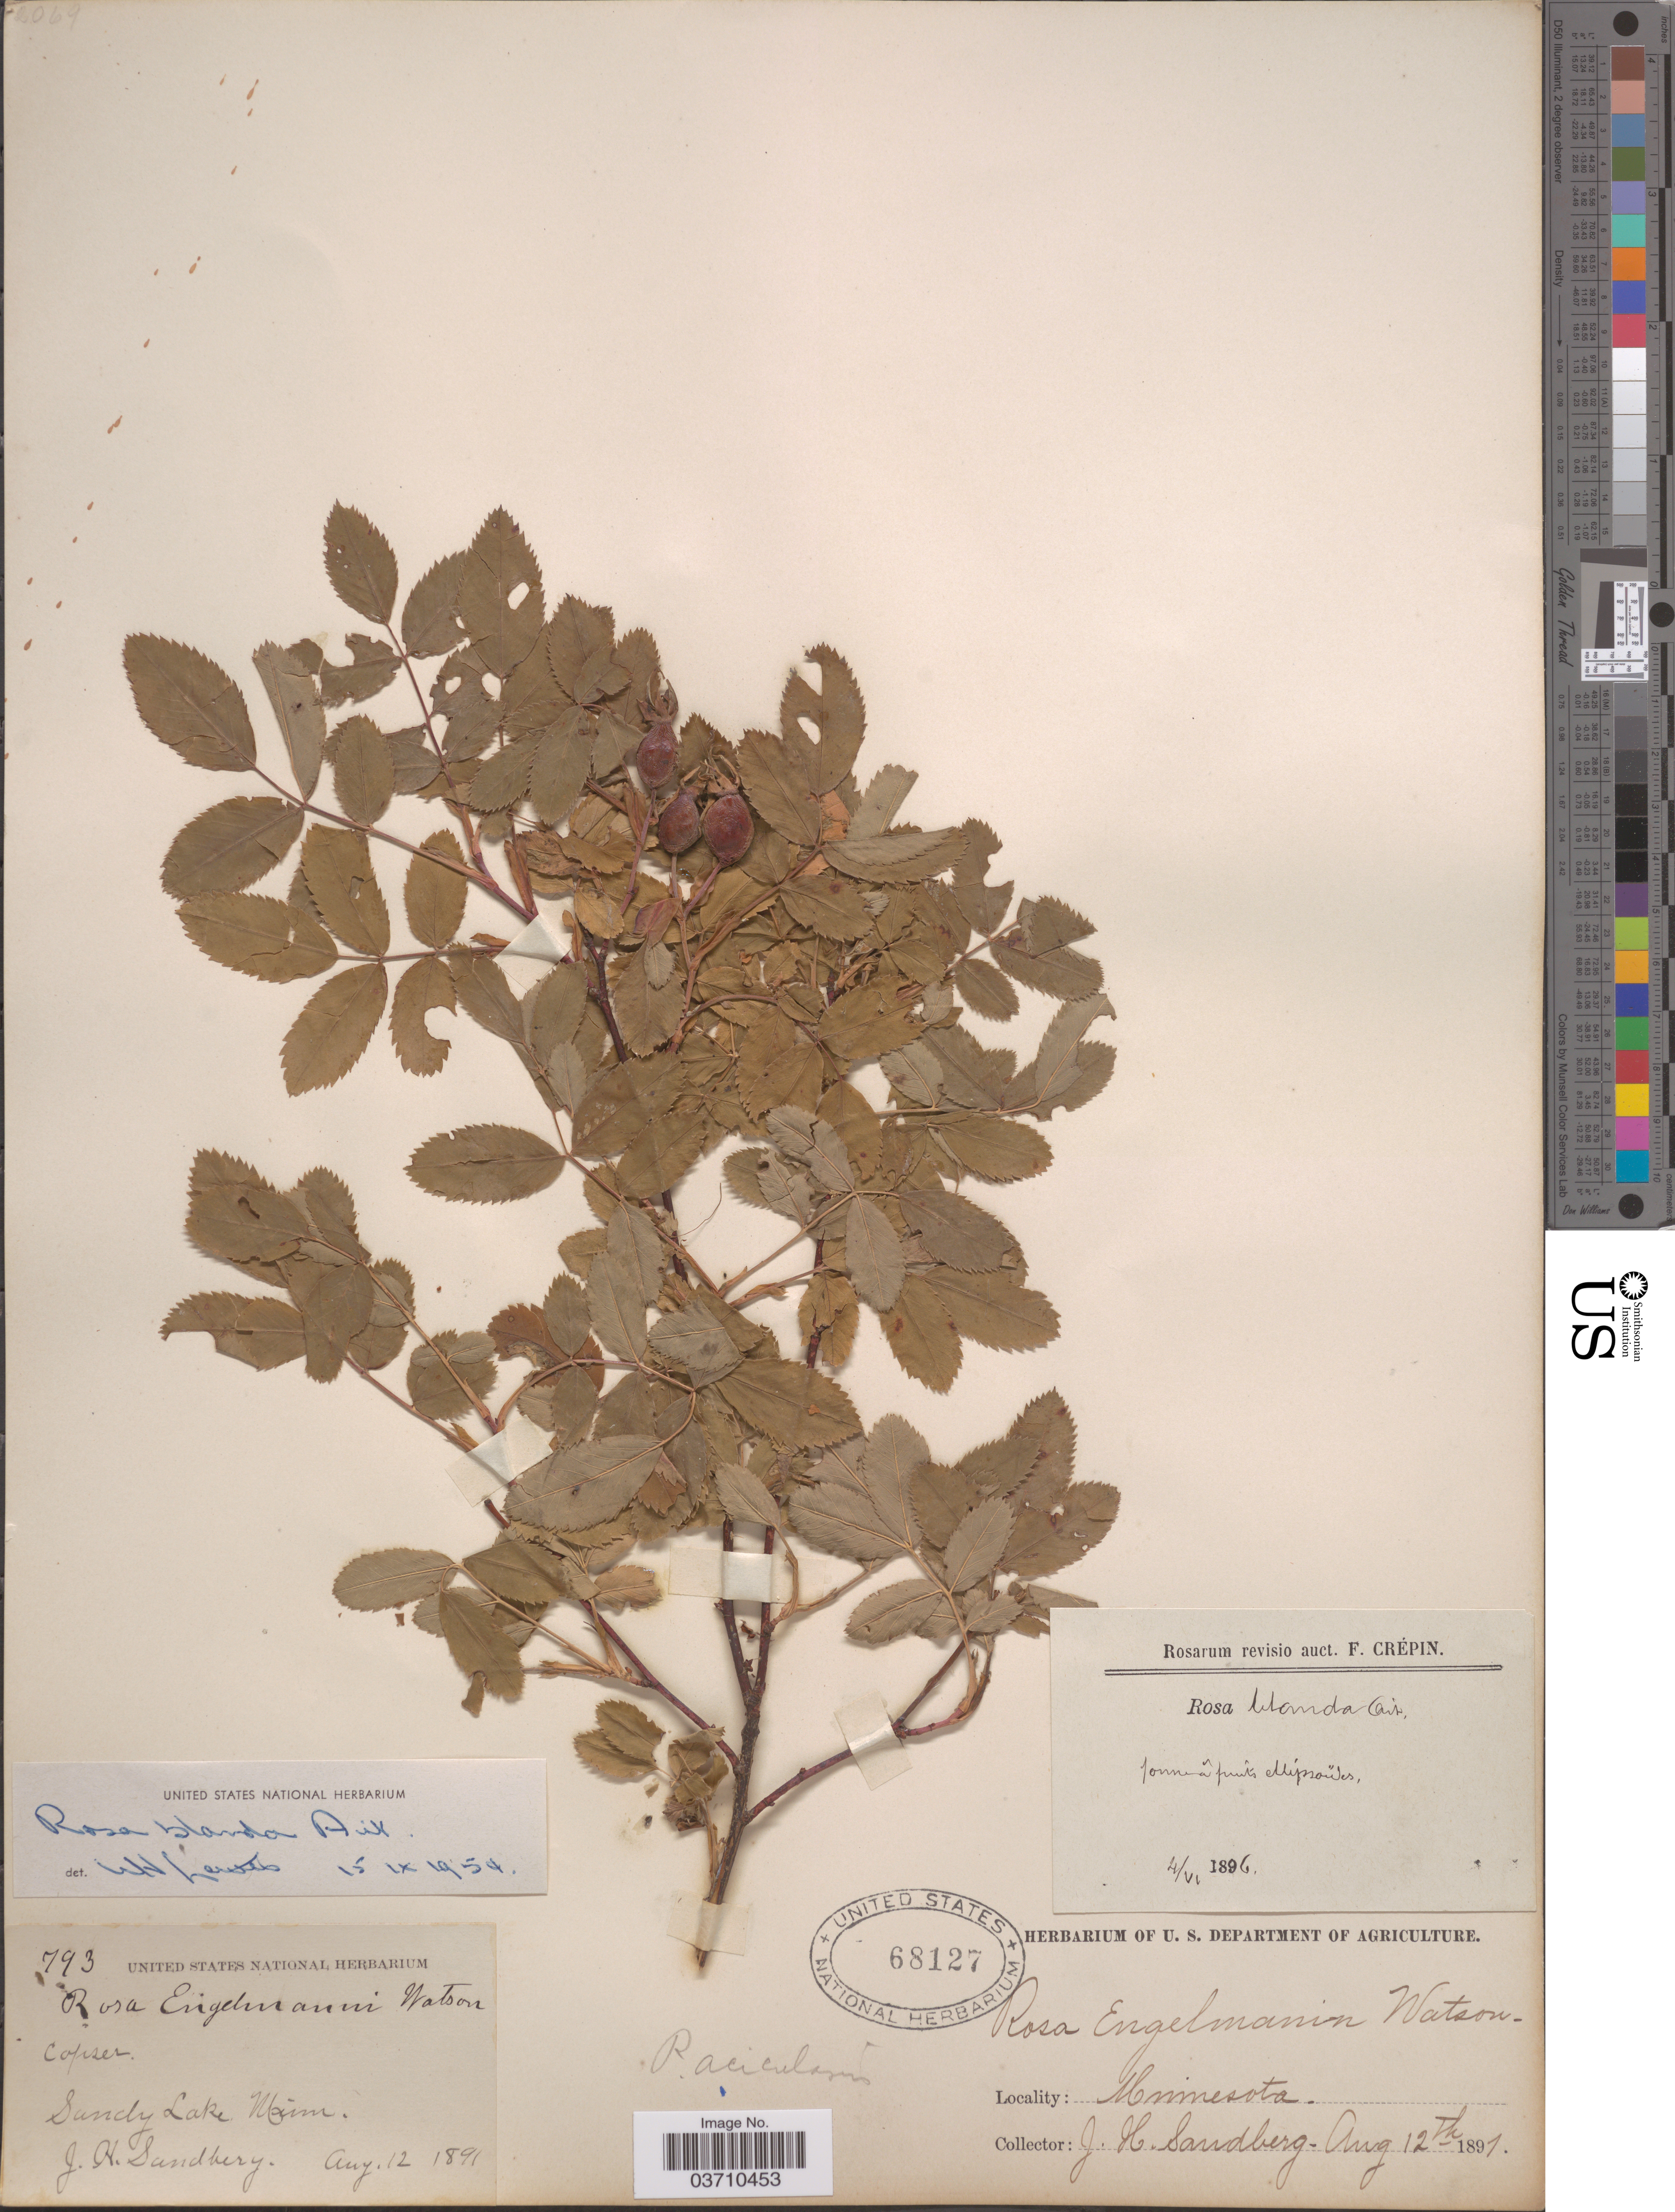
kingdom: Plantae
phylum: Tracheophyta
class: Magnoliopsida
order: Rosales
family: Rosaceae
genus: Rosa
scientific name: Rosa blanda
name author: Aiton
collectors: J. H. Sandberg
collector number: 793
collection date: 1891-08-12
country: United States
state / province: Minnesota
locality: Sandy Lake.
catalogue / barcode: US 68127